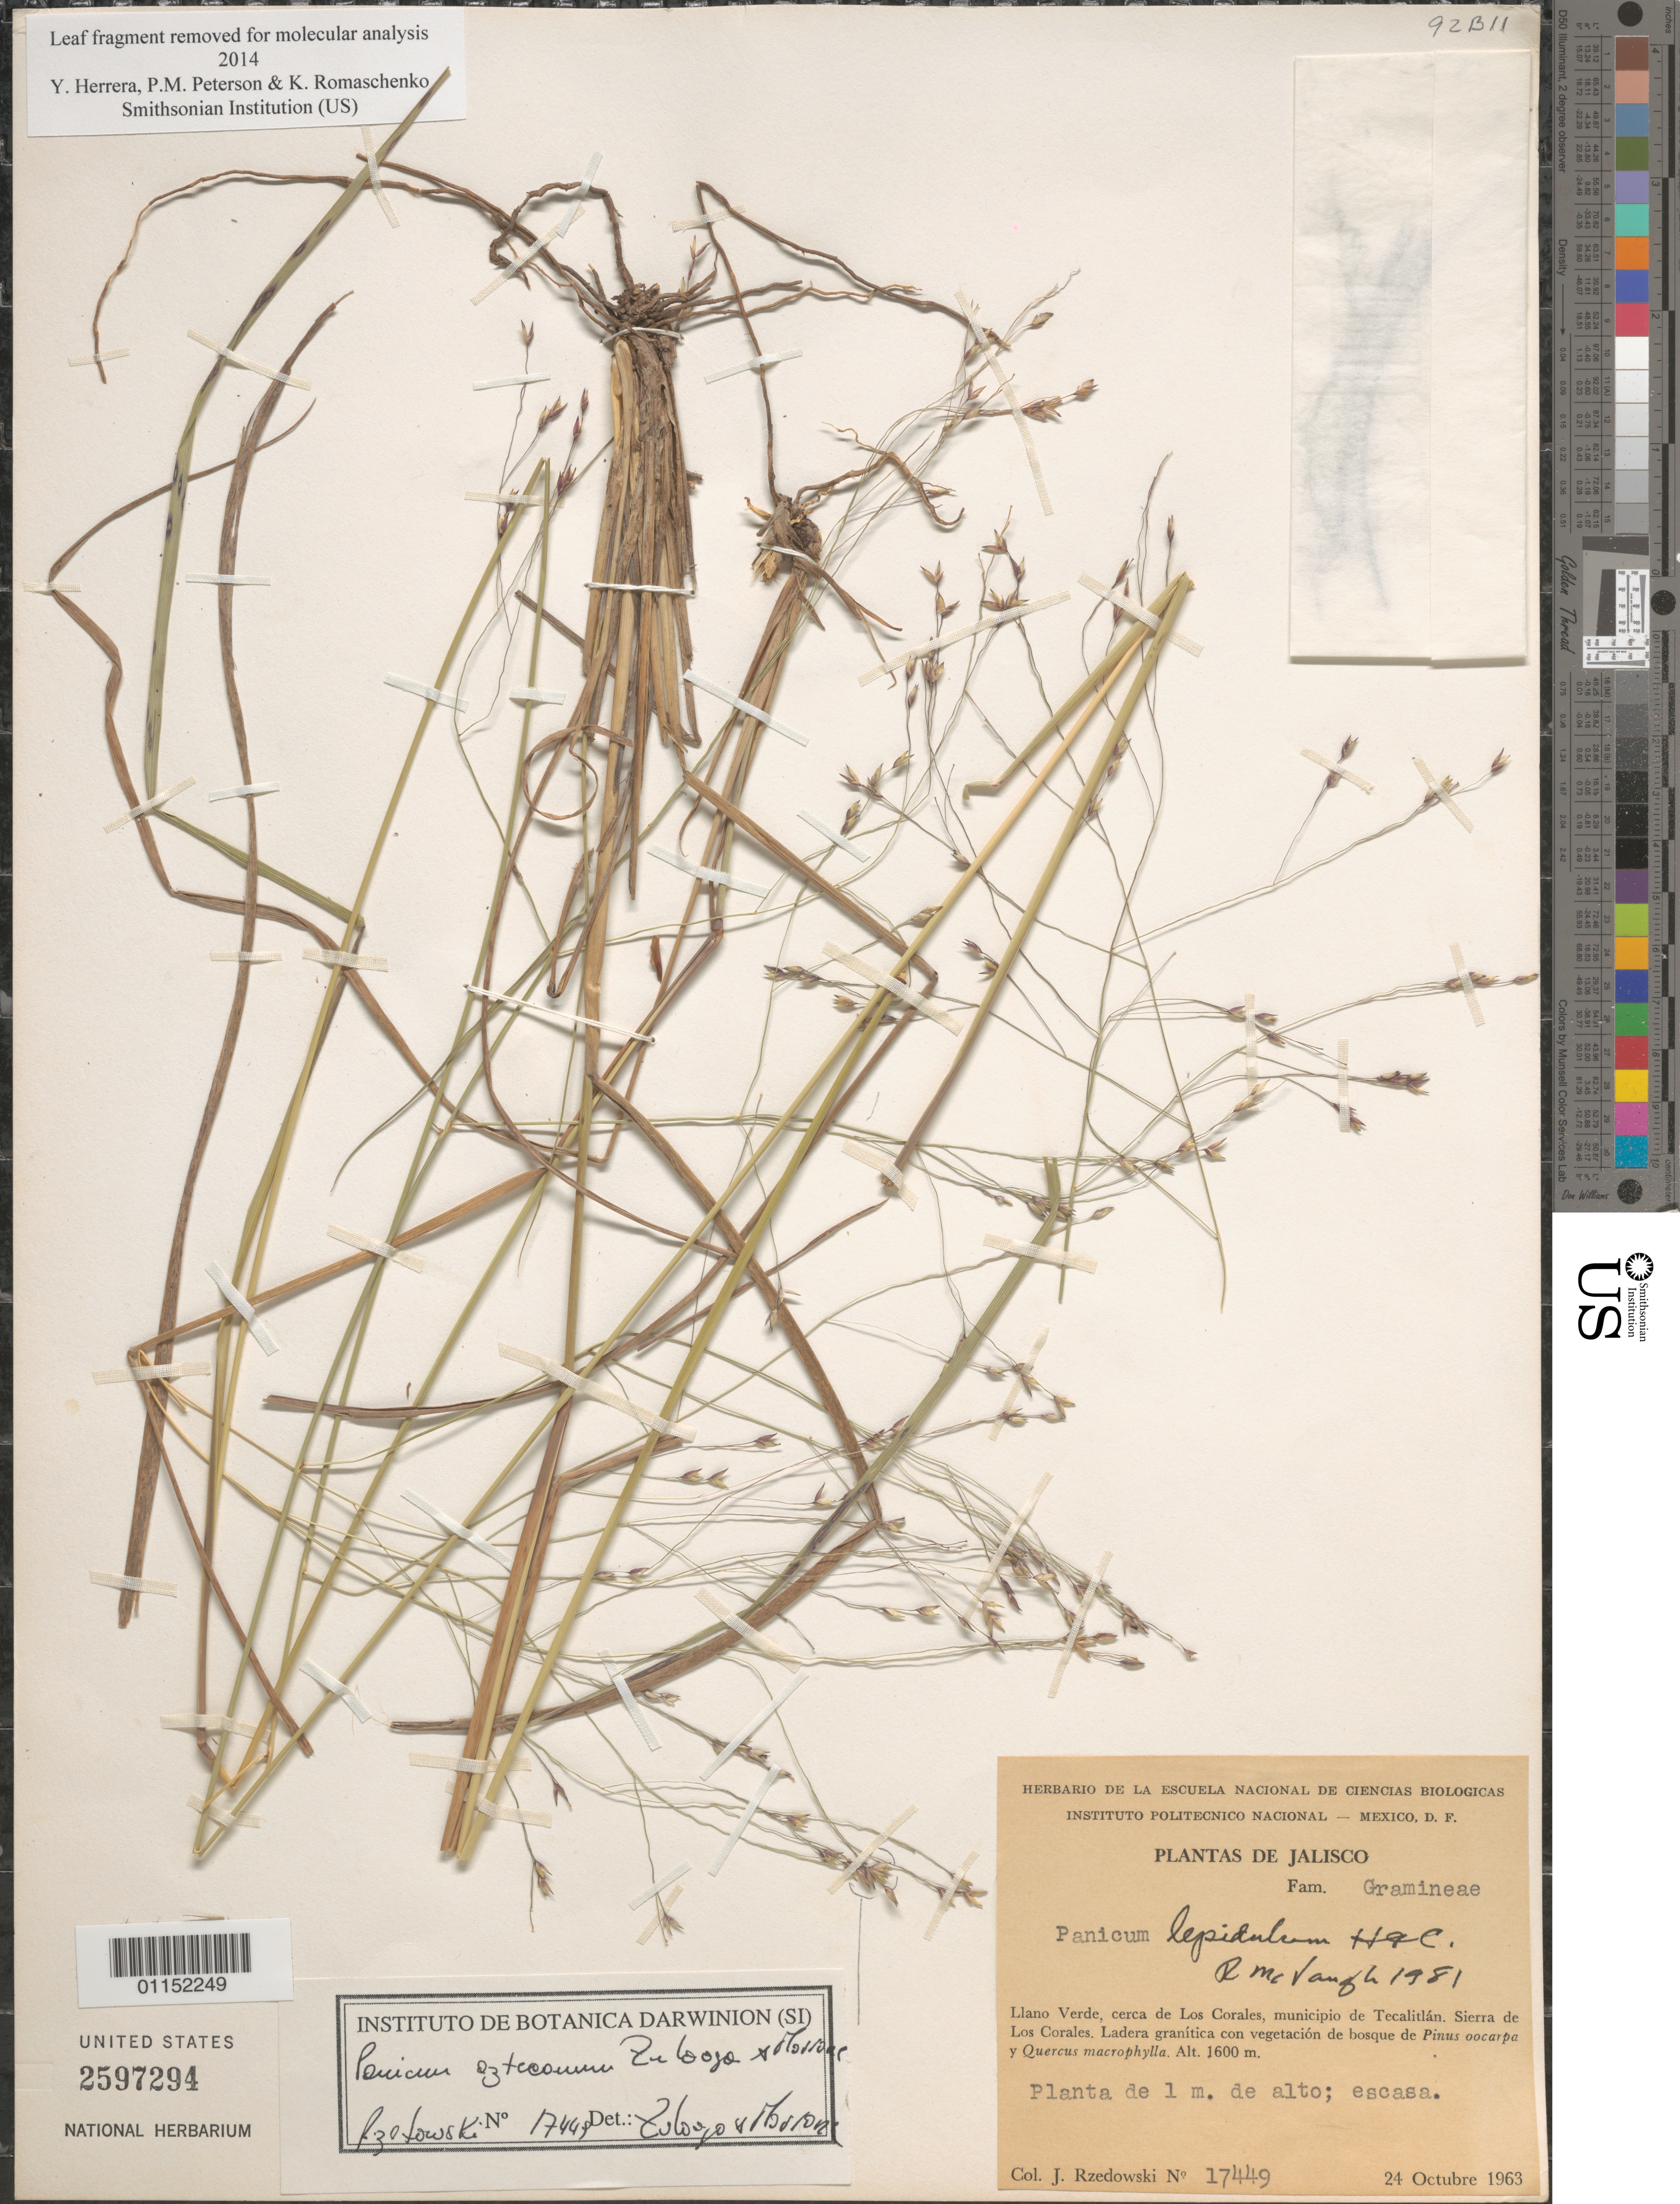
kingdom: Plantae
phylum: Tracheophyta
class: Liliopsida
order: Poales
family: Poaceae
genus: Panicum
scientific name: Panicum aztecanum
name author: Zuloaga & Morrone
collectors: J. Rzedowski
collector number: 17449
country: Mexico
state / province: Jalisco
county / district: Tecatitlán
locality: Llano Verde, cerca de Los Corales, Sierra de Los Corales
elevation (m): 1600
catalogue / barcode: US 2597294